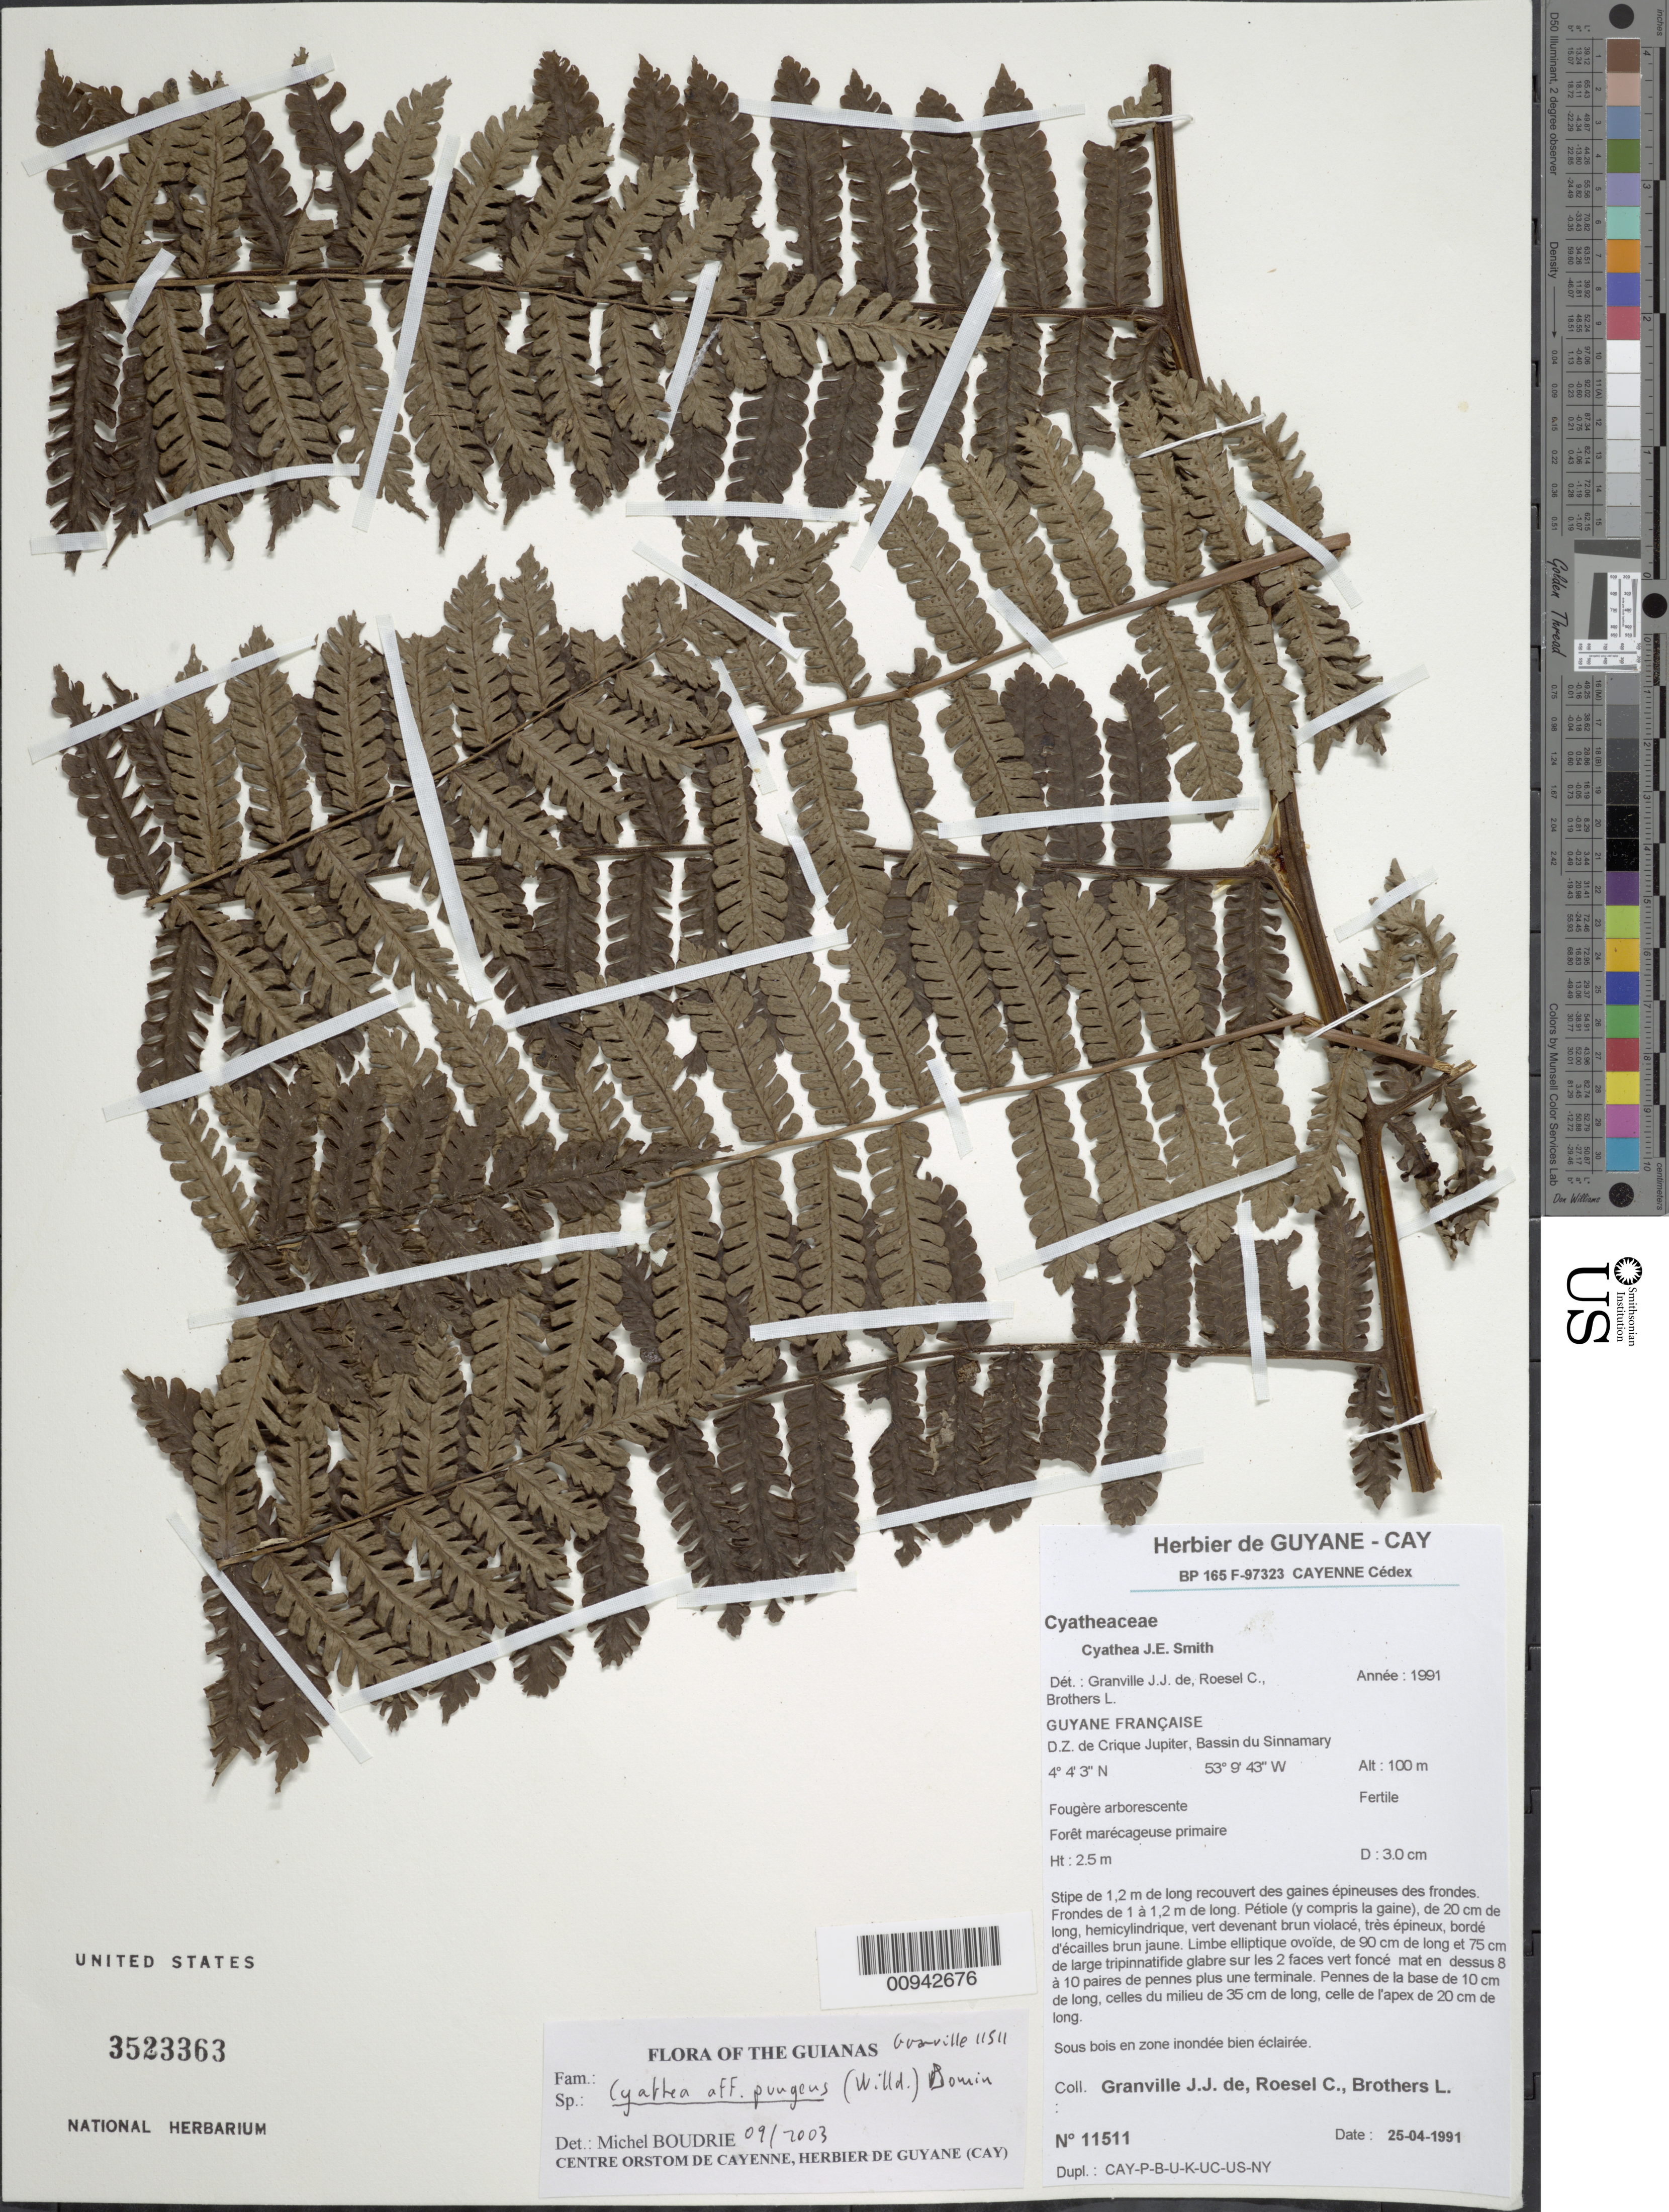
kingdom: Plantae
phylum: Tracheophyta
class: Polypodiopsida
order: Cyatheales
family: Cyatheaceae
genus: Cyathea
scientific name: Cyathea pungens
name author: (Willd.) Domin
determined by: Boudrie, M.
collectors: J.-J. de Granville, C. S. Roesel & L. Brothers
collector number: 11511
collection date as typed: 25-Apr-91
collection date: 1991-04-25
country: French Guiana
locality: D.Z. de Crique Jupiter, Bassin du Sinnamary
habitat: Foret marecageuse primaire. Sous bois en zone inondee bien eclairee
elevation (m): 100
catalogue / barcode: US 3523363